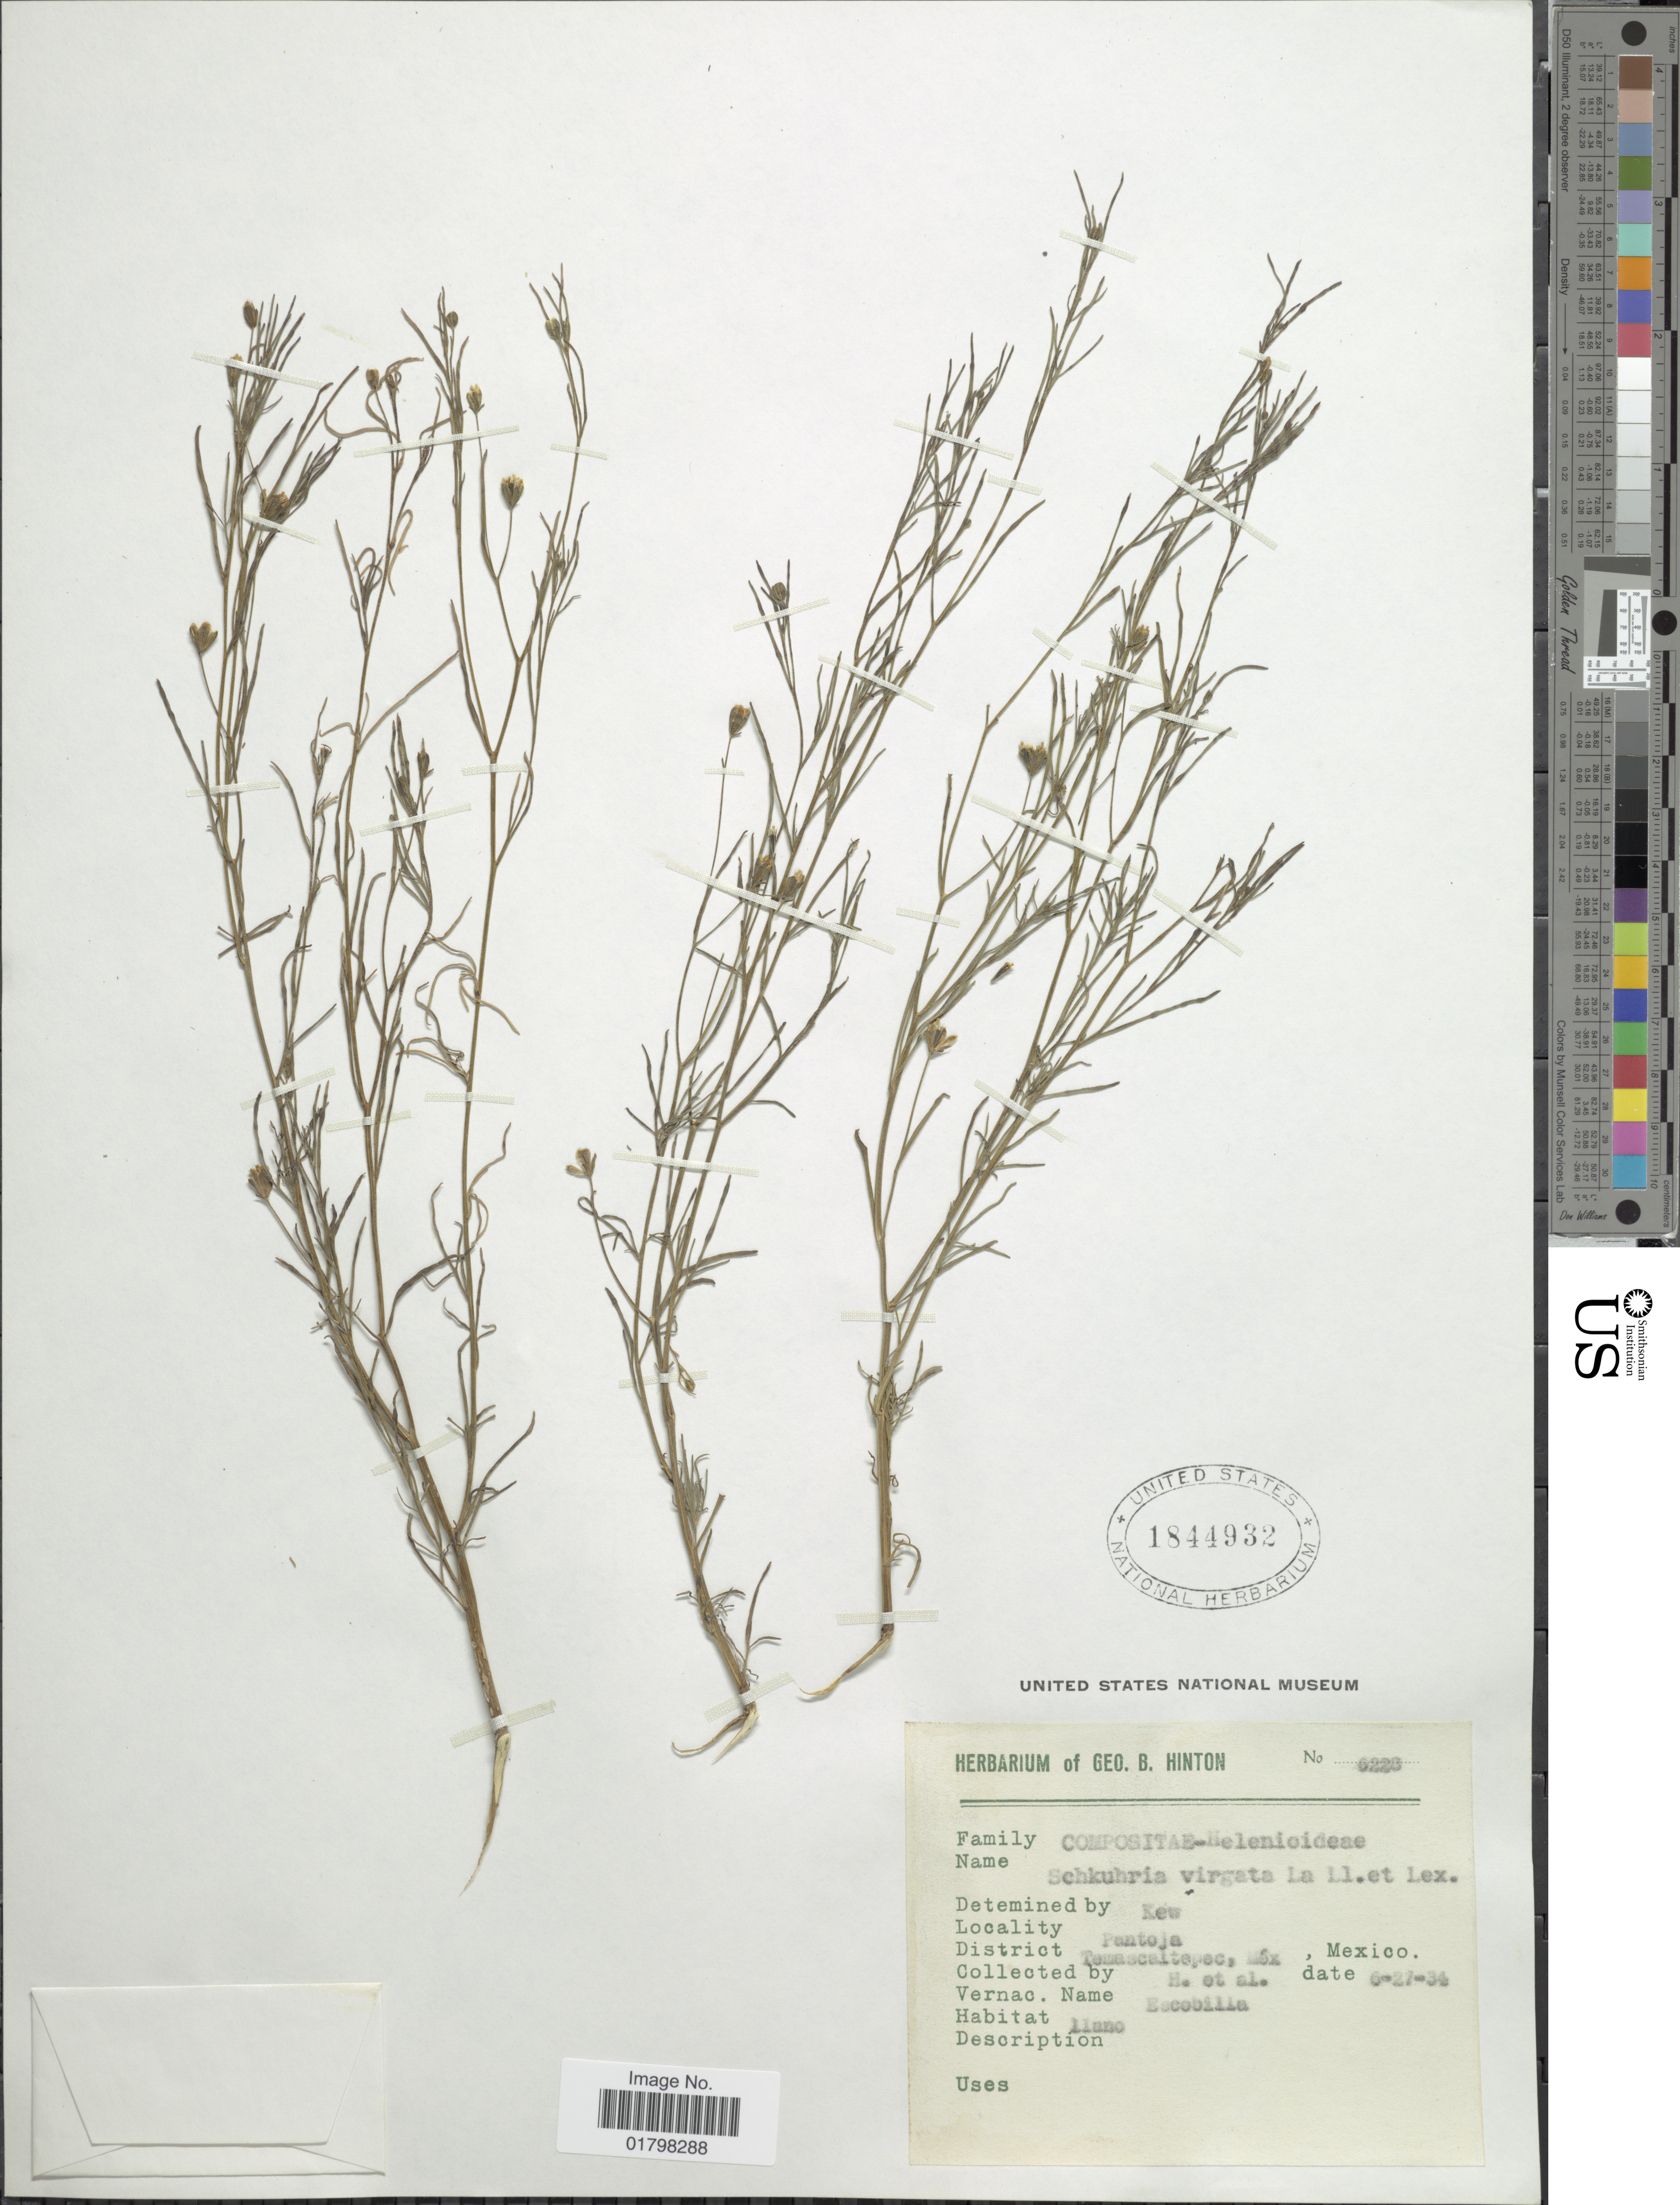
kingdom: Plantae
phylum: Tracheophyta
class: Magnoliopsida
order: Asterales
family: Asteraceae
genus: Schkuhria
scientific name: Schkuhria pinnata var. virgata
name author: (La Llave ex La Llave) Heiser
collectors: G. B. Hinton & et al.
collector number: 6223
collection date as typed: Transcribed d/m/y: 27/6/34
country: Mexico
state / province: México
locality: Pantoja, Temascaltepec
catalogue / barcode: US 1844932